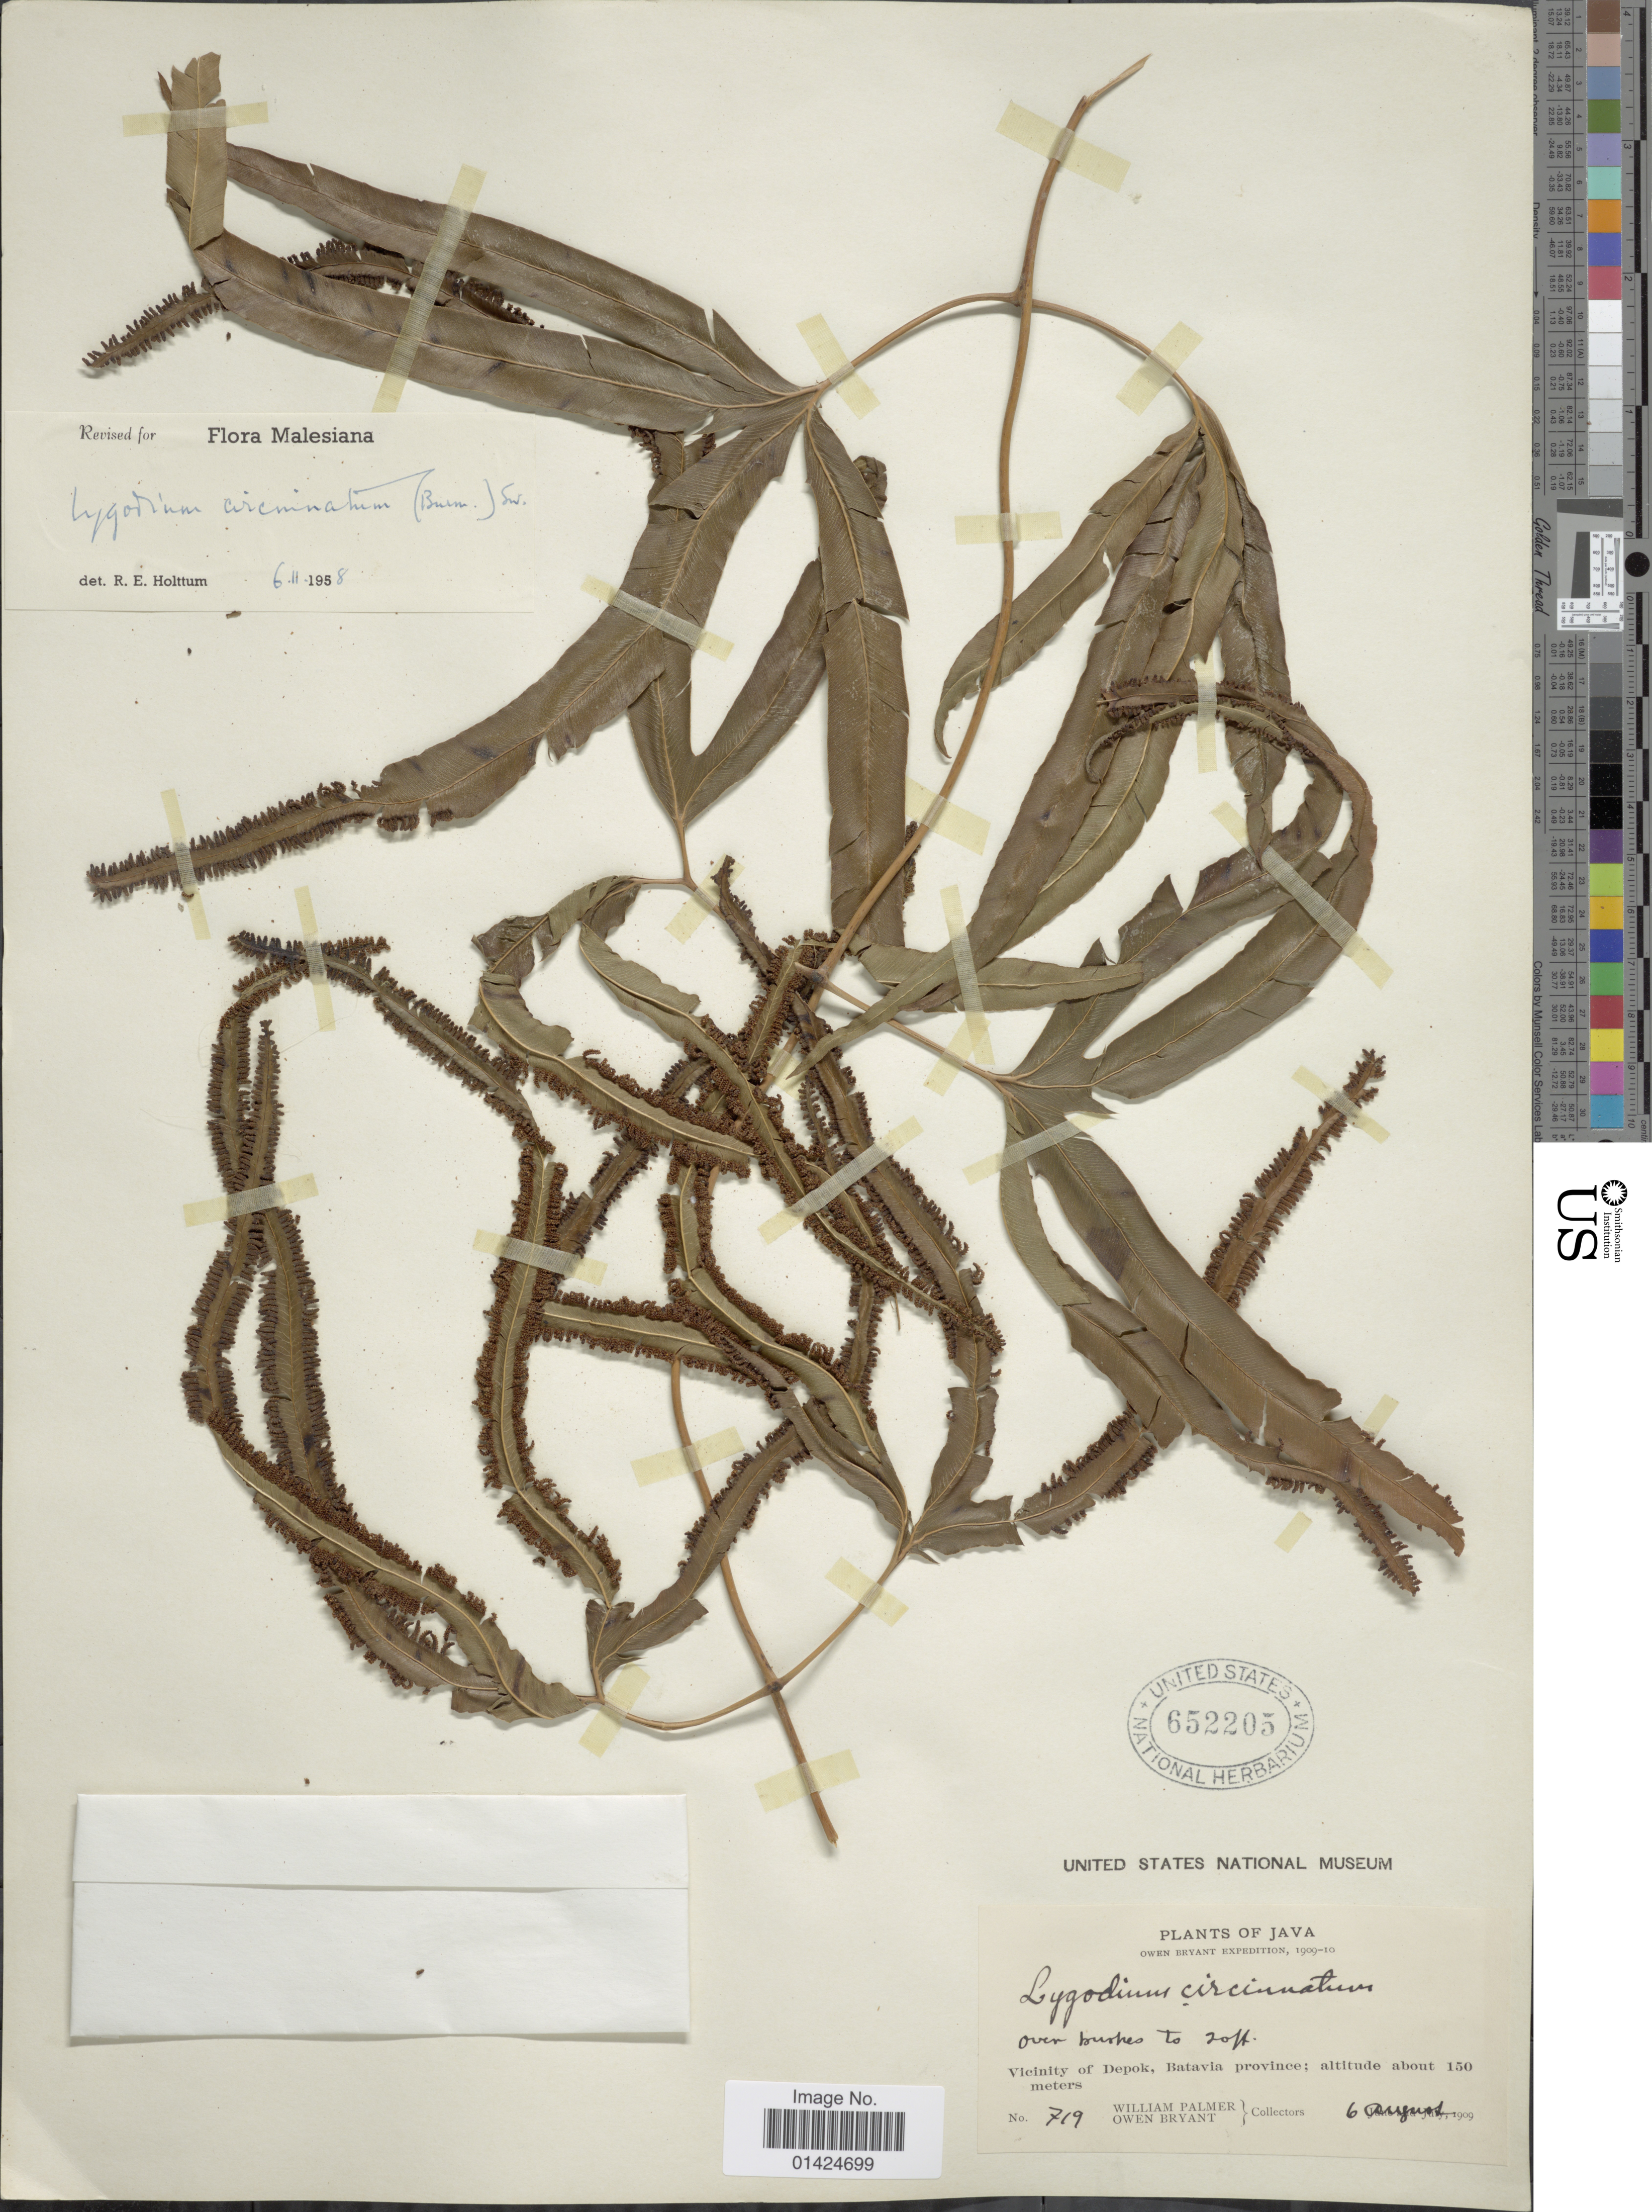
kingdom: Plantae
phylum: Tracheophyta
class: Polypodiopsida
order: Schizaeales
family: Lygodiaceae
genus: Lygodium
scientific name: Lygodium circinnatum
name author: (Burm. f.) Sw.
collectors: W. Palmer & O. Bryant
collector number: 719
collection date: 1909-08-06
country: Indonesia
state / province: Java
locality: Vicinity of Depok, Batavia Province.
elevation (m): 150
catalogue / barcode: US 652205